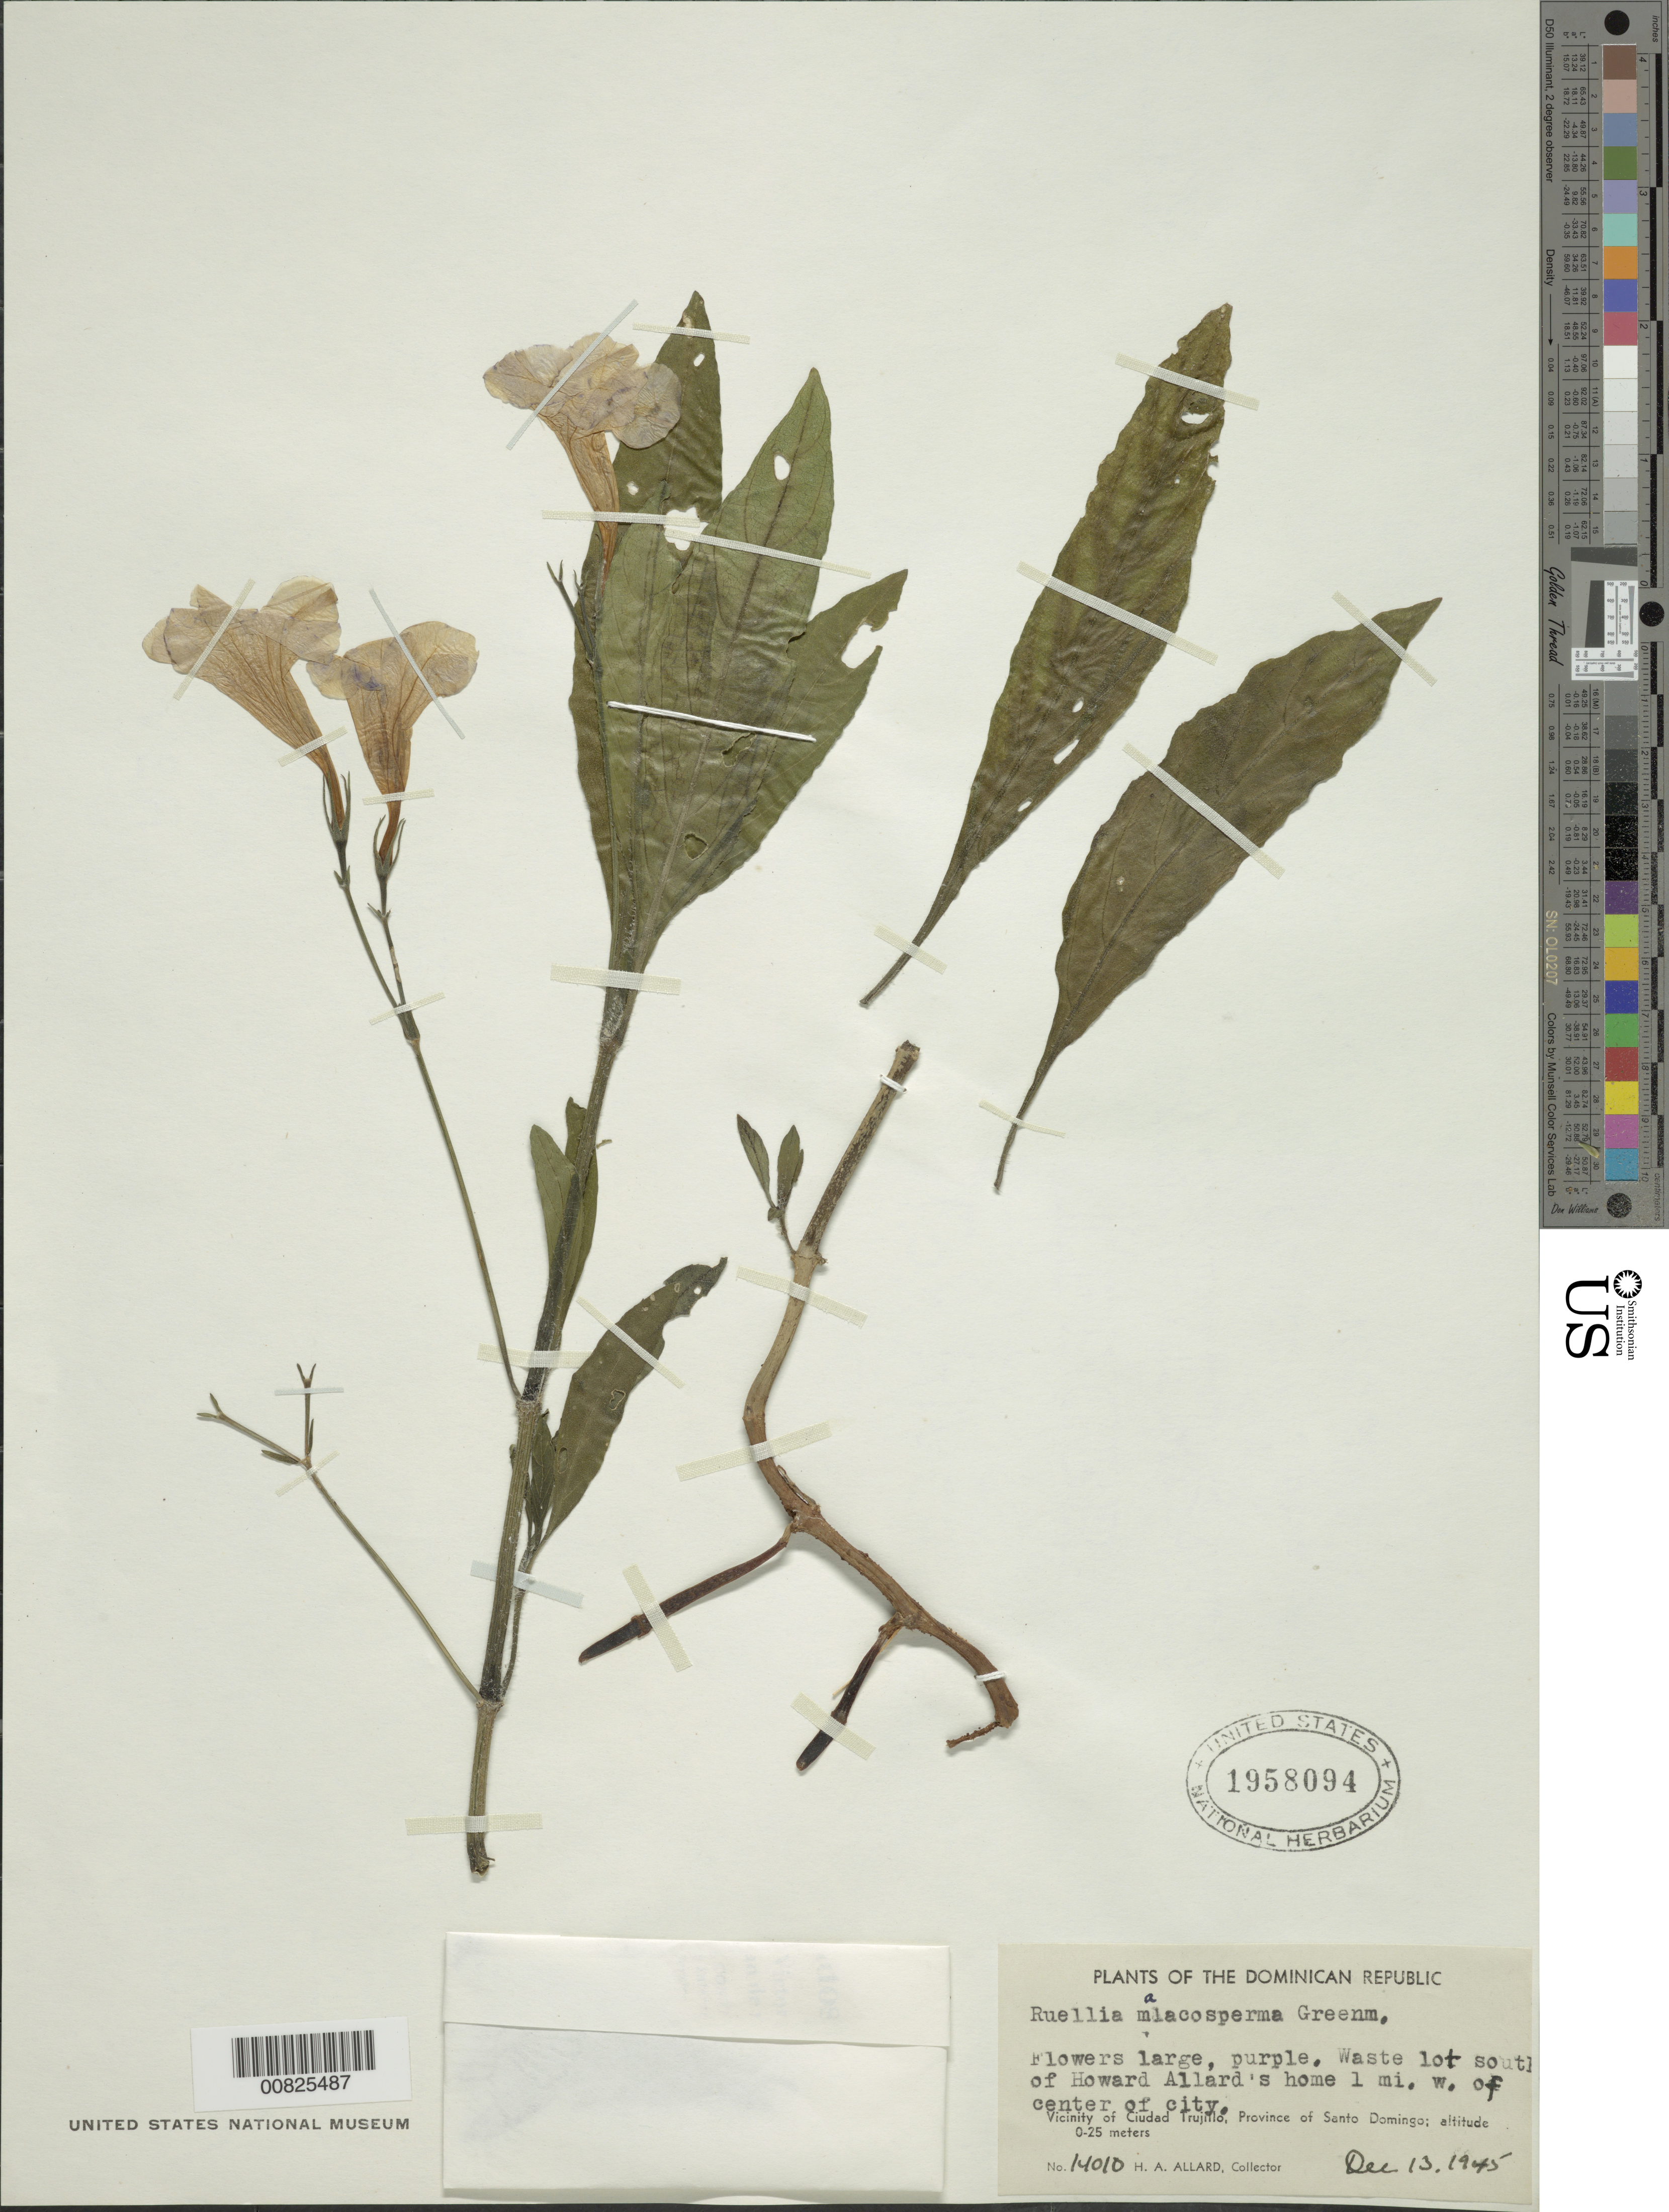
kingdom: Plantae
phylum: Tracheophyta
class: Magnoliopsida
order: Lamiales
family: Acanthaceae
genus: Ruellia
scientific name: Ruellia malacosperma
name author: Greenm.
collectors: H. A. Allard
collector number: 14010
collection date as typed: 13 Dec 1945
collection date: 1945-12-13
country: Dominican Republic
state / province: Distrito Nacional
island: Hispaniola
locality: Vicinity of Santo Domingo, S of Howard Allard's home, 1 mi W of center of city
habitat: Waste lot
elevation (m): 0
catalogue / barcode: US 1958094